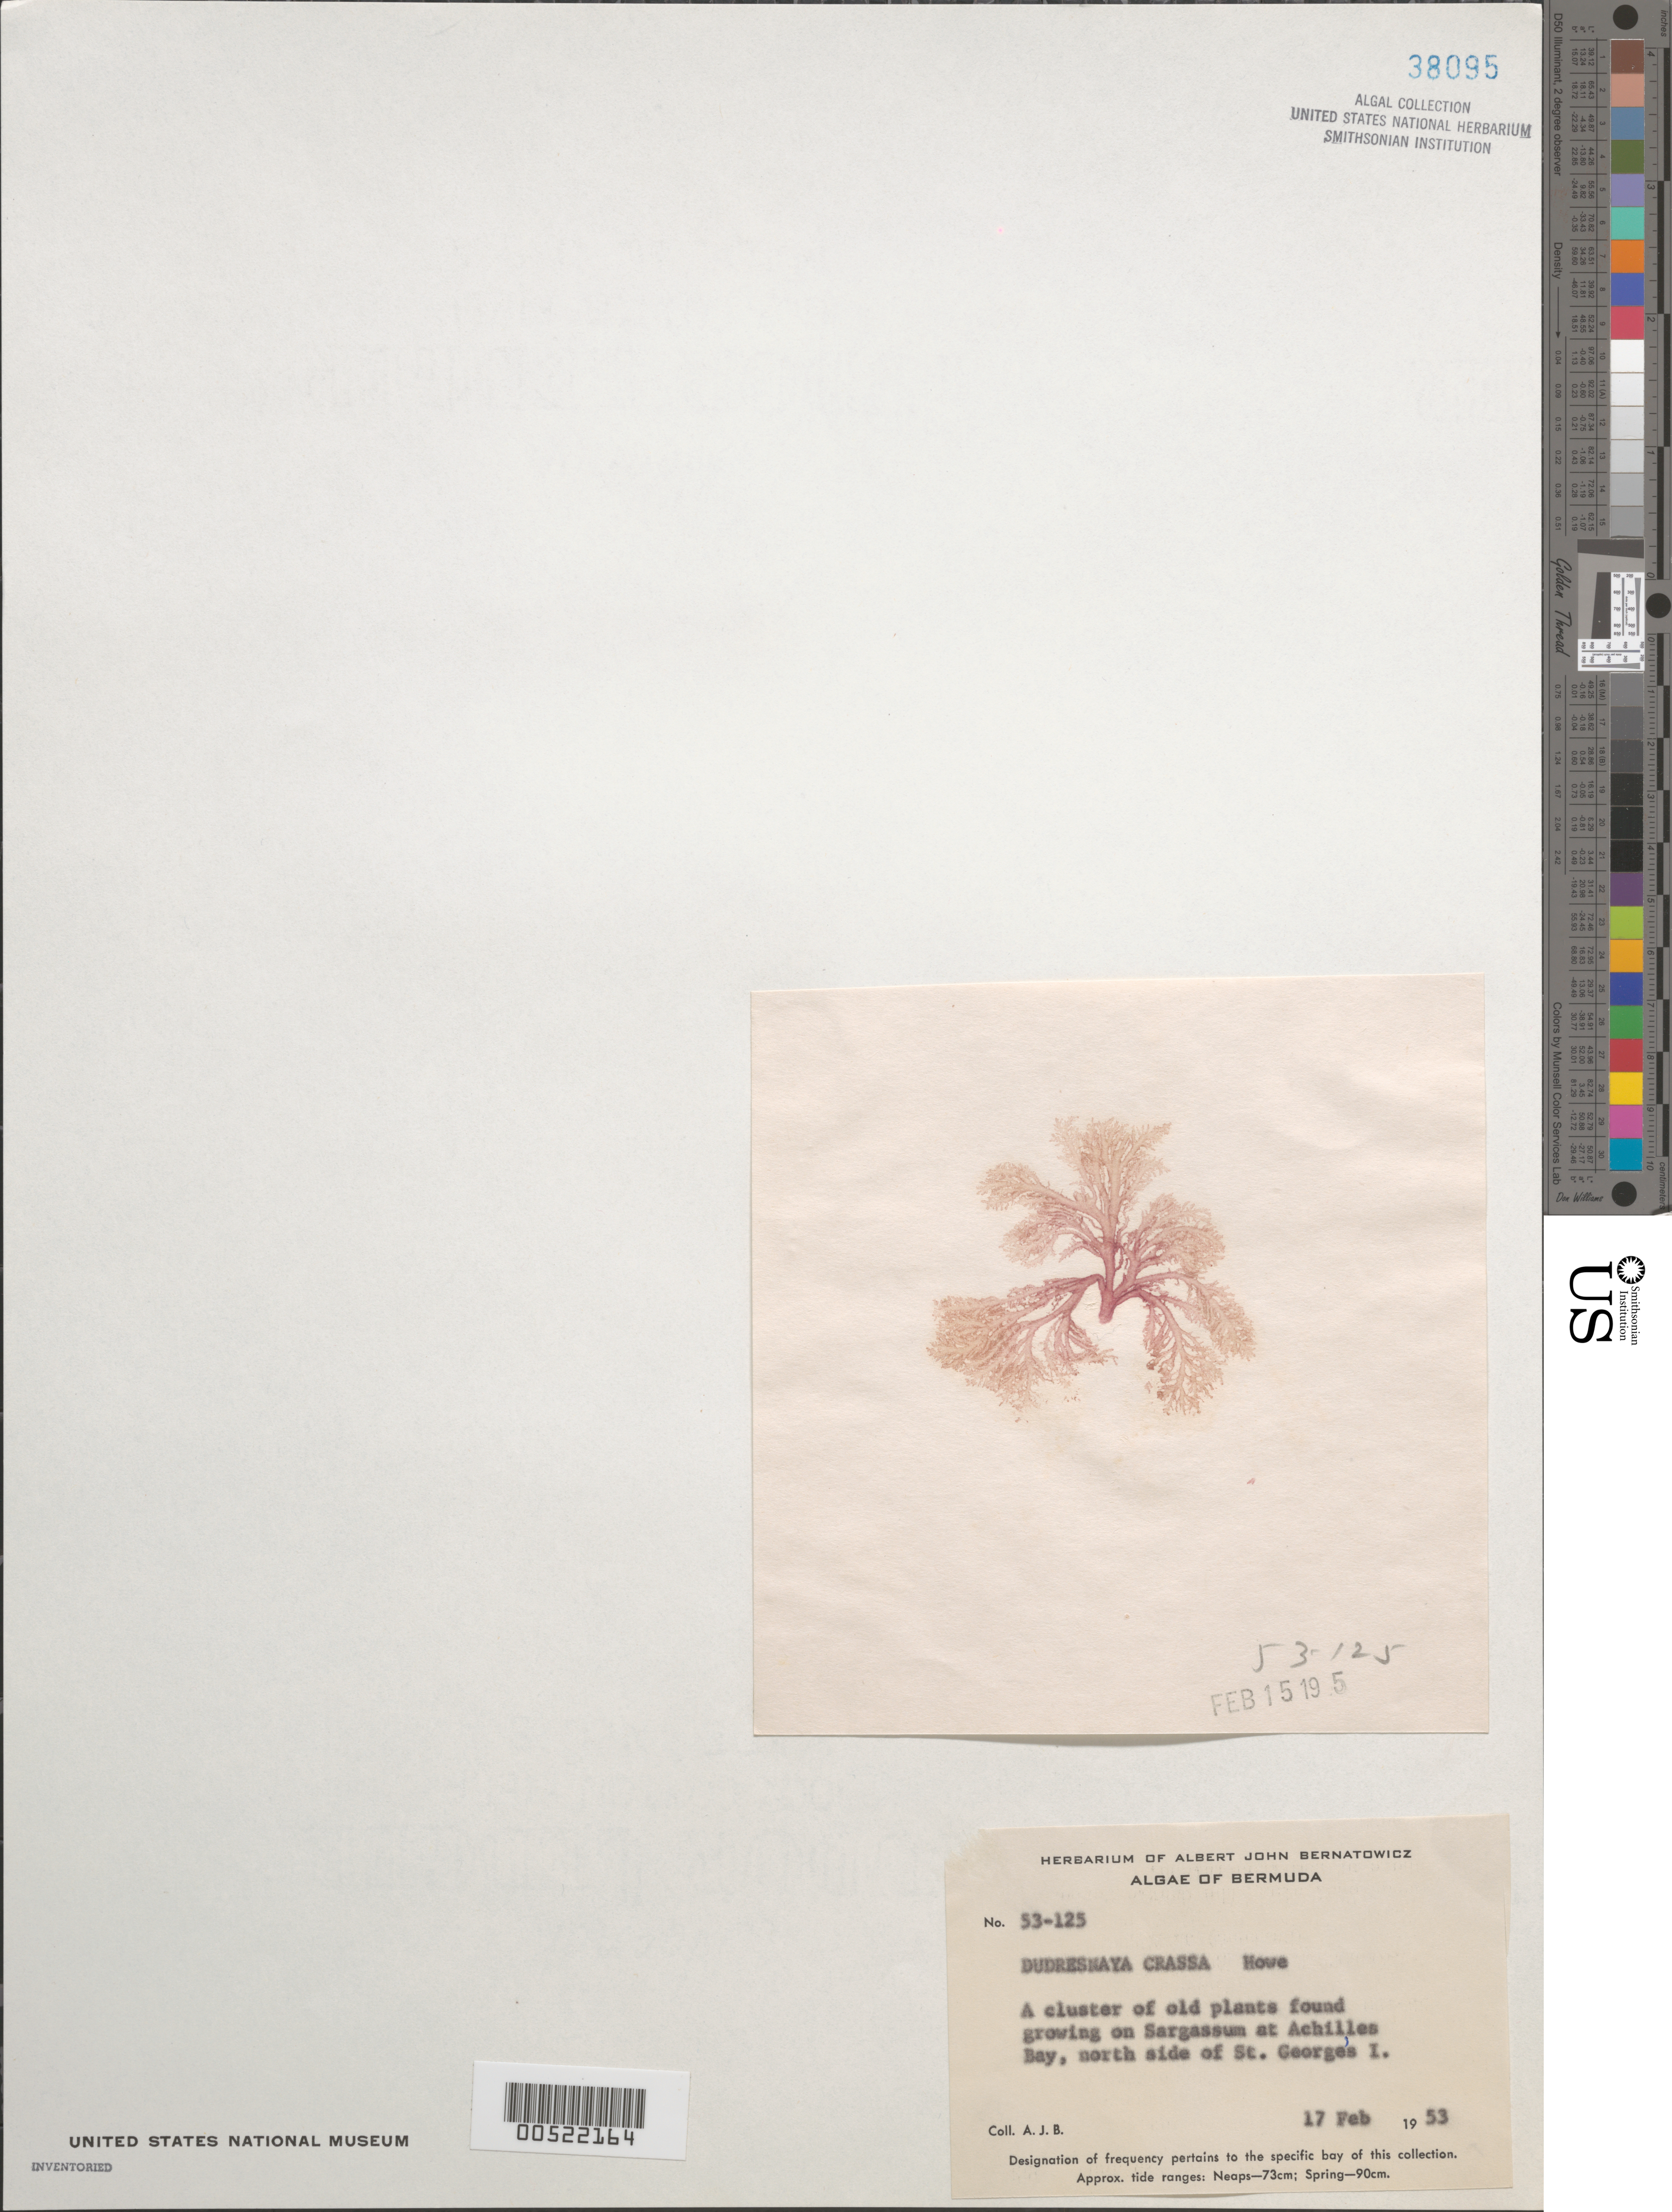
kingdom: Plantae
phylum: Rhodophyta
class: Florideophyceae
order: Gigartinales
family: Dumontiaceae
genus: Dudresnaya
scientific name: Dudresnaya crassa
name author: M. Howe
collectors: A. Bernatowicz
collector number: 53-125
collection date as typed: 17 Feb 1953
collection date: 1953-02-17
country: Bermuda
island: St. George's Island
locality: Achilles Bay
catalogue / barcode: US 38095